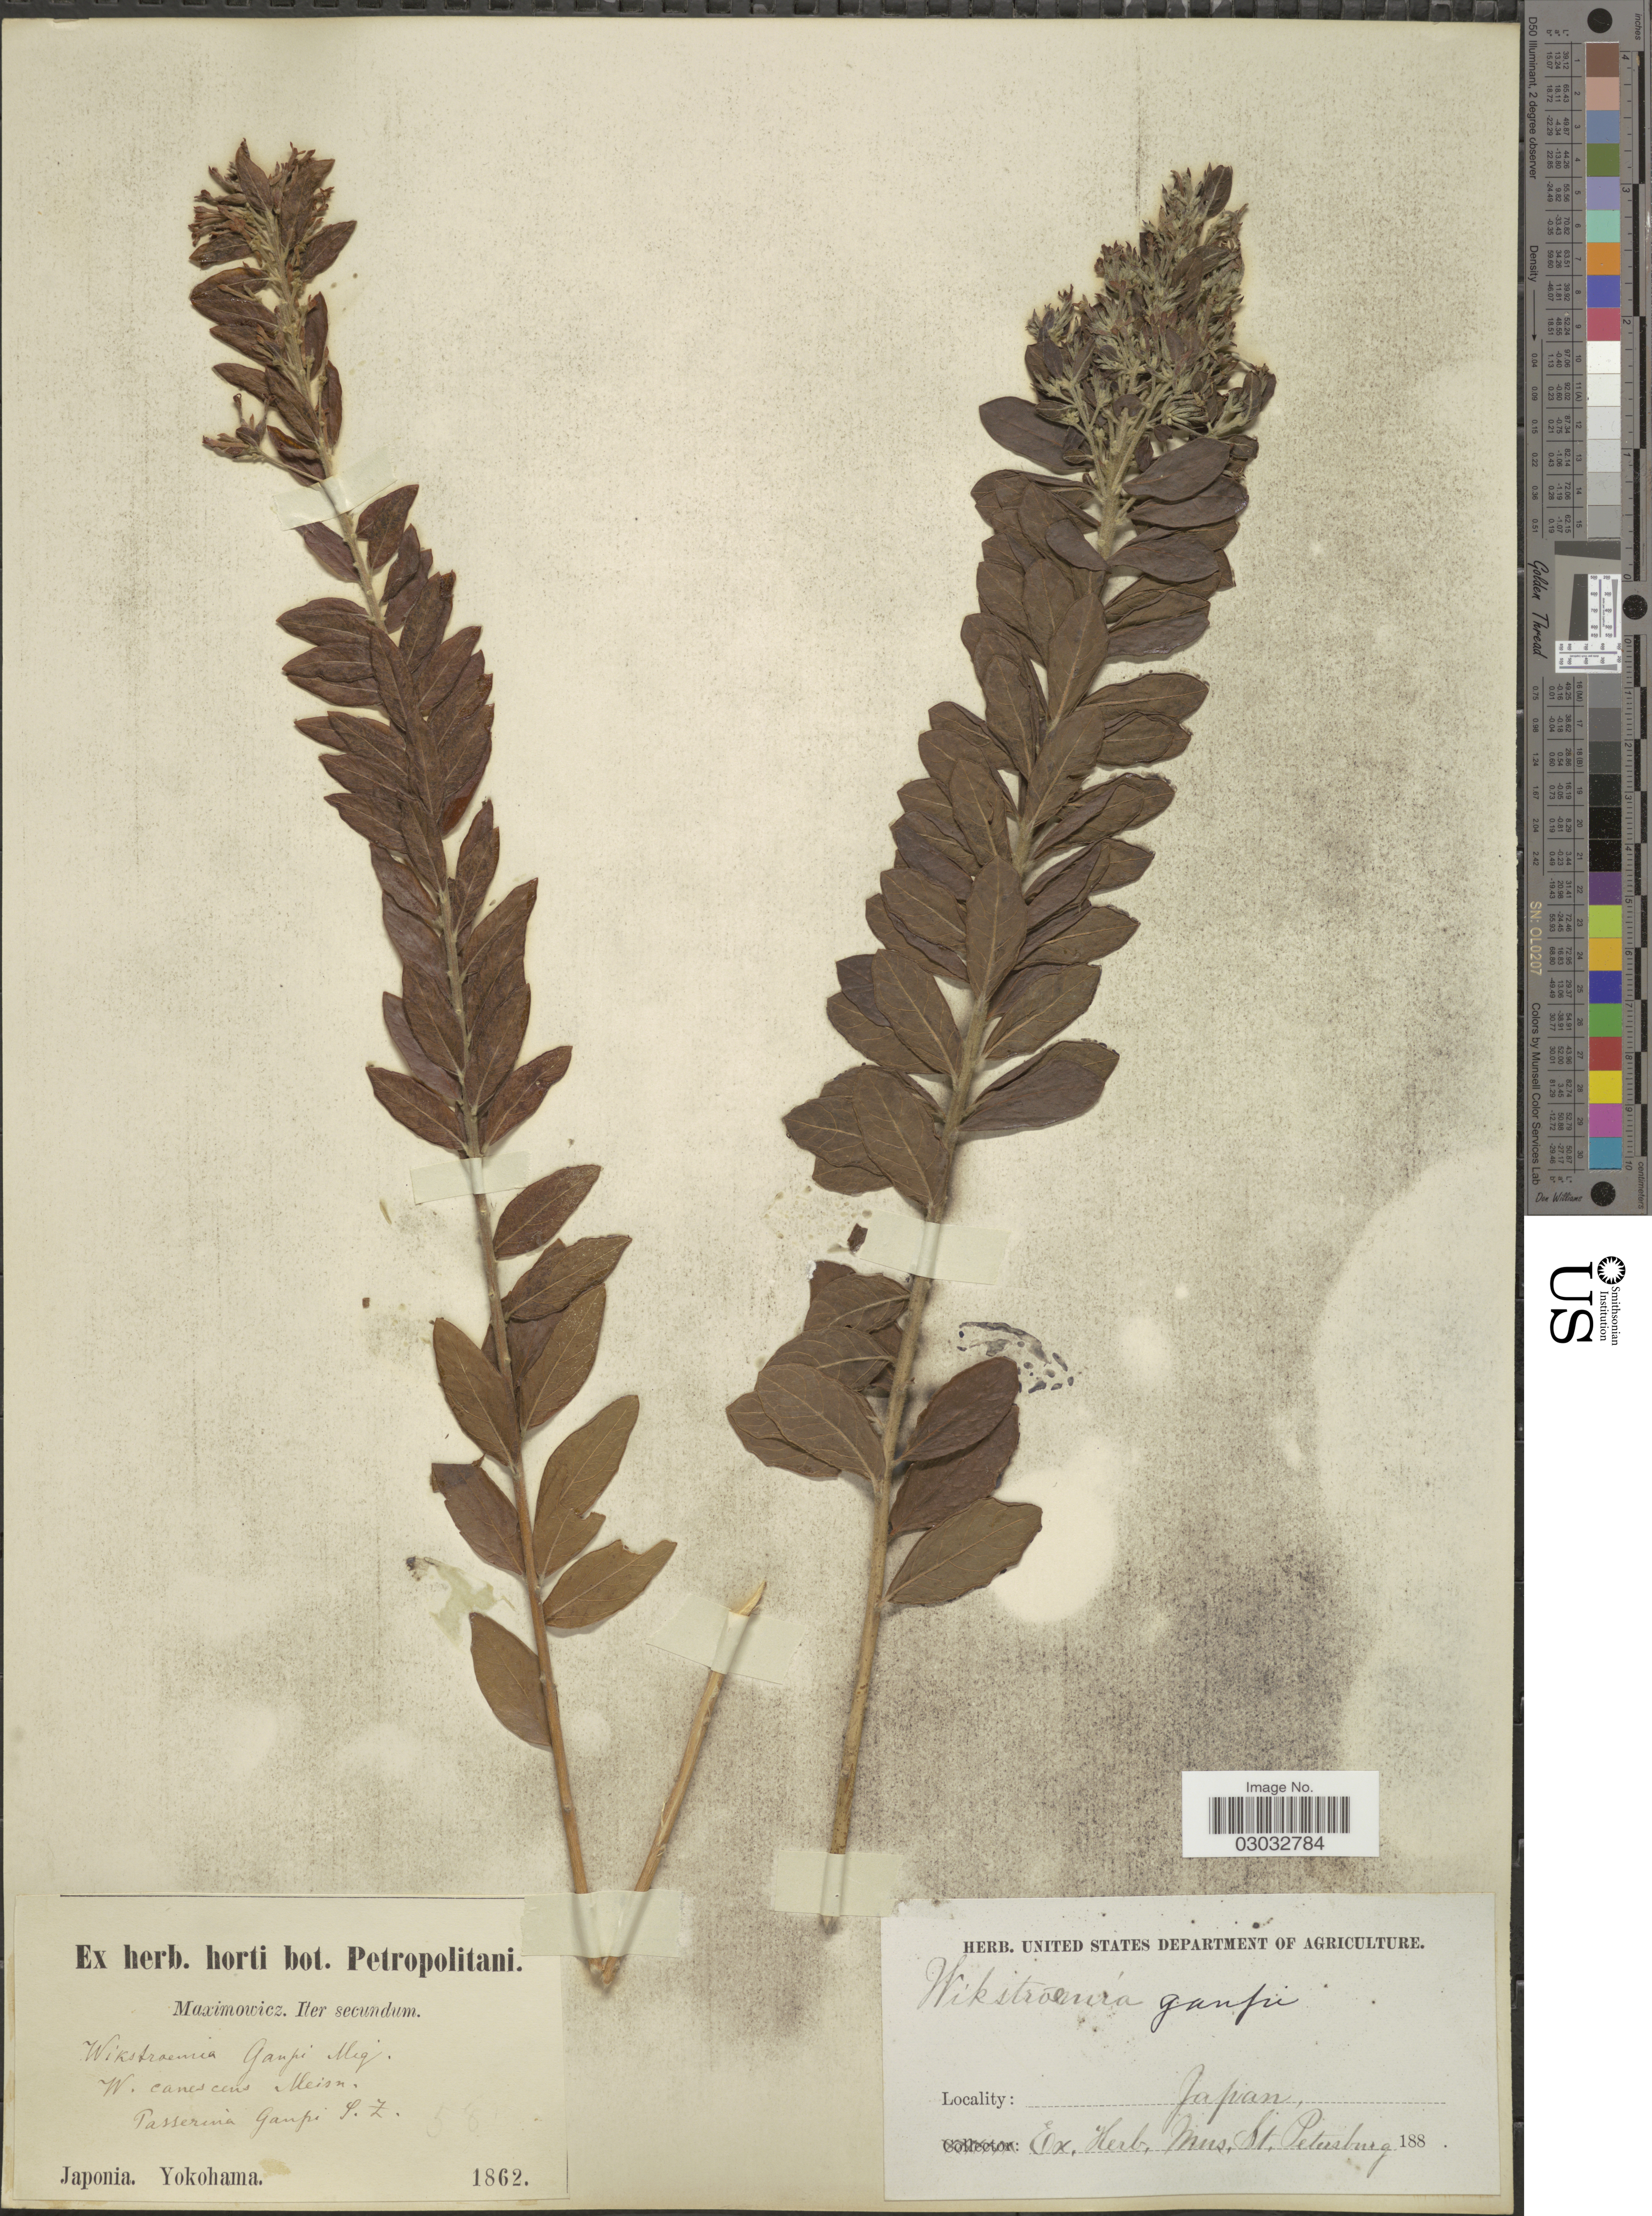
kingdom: Plantae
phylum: Tracheophyta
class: Magnoliopsida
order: Malvales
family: Thymelaeaceae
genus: Wikstroemia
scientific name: Wikstroemia ganpi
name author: (Siebold & Zucc.) Maxim.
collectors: -. Maximowicz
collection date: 1962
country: Japan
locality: Japonia, Yokohama.